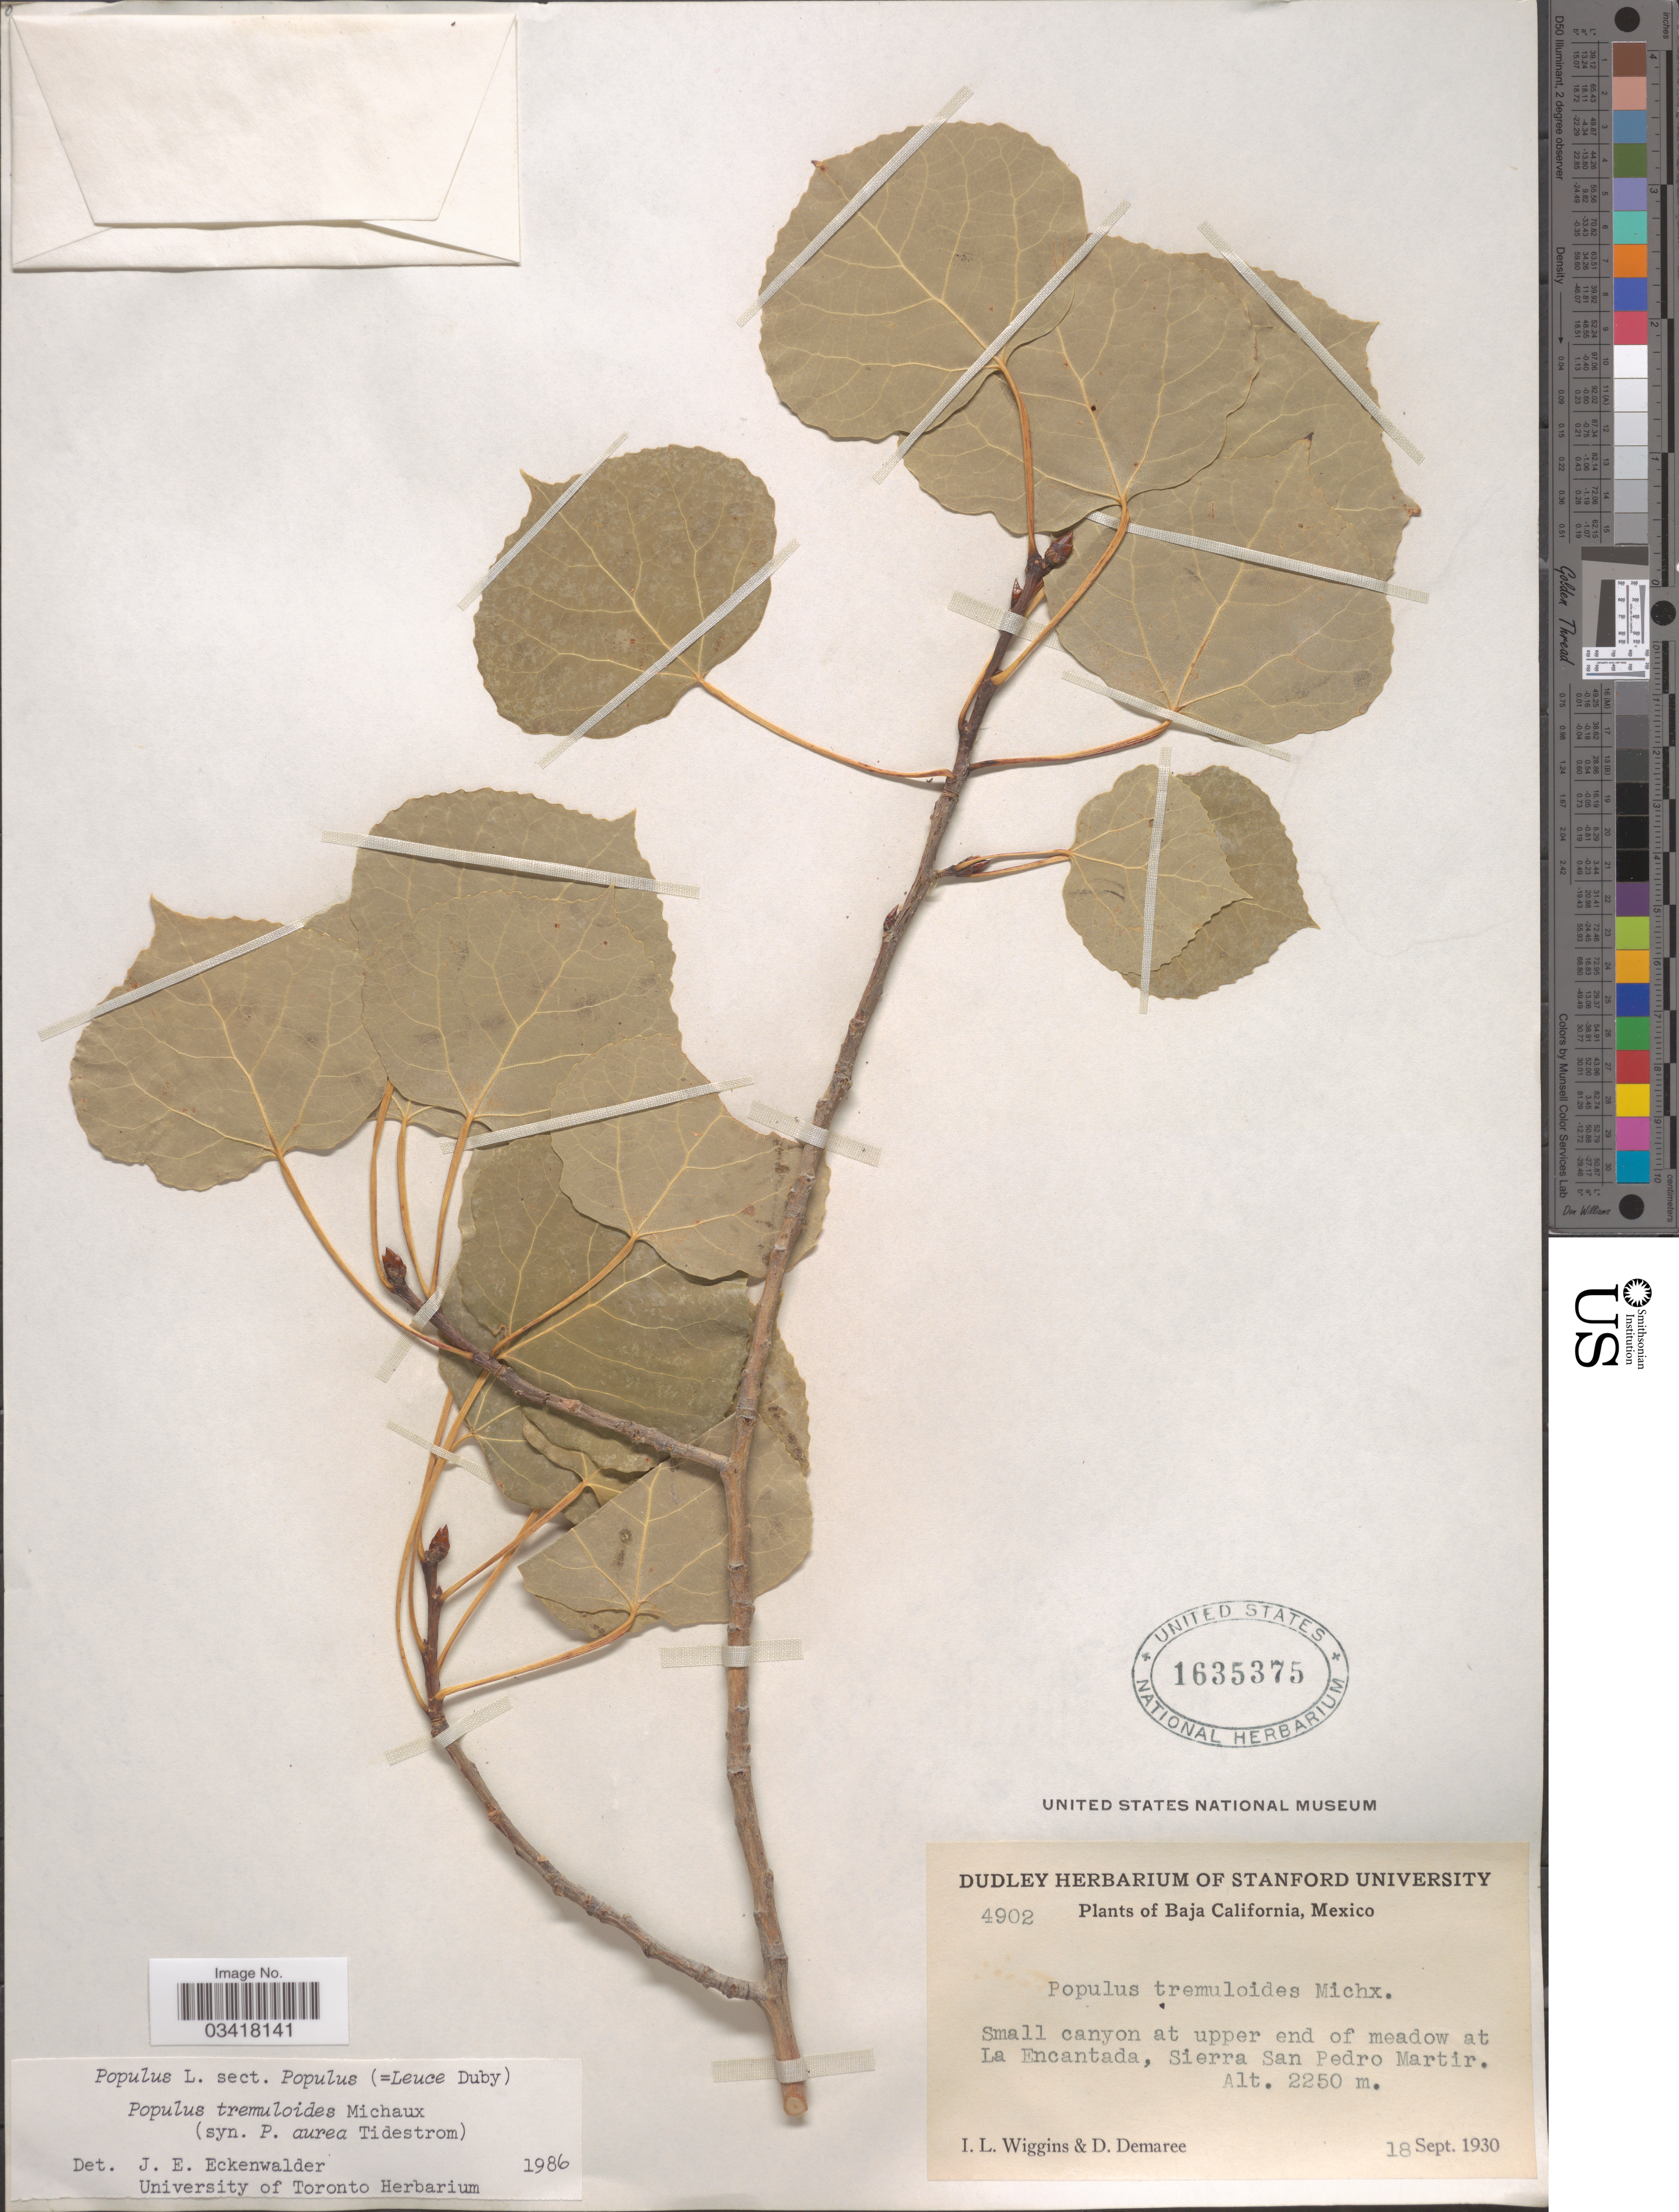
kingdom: Plantae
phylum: Tracheophyta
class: Magnoliopsida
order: Malpighiales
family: Salicaceae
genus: Populus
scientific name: Populus tremuloides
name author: Michx.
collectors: I. L. Wiggins & D. Demaree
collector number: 4902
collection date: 1930-09-18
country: Mexico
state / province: Baja California Norte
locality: At upper end of meadow at La Encantada, Sierra San Pedro Martir.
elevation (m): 2250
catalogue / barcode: US 1635375